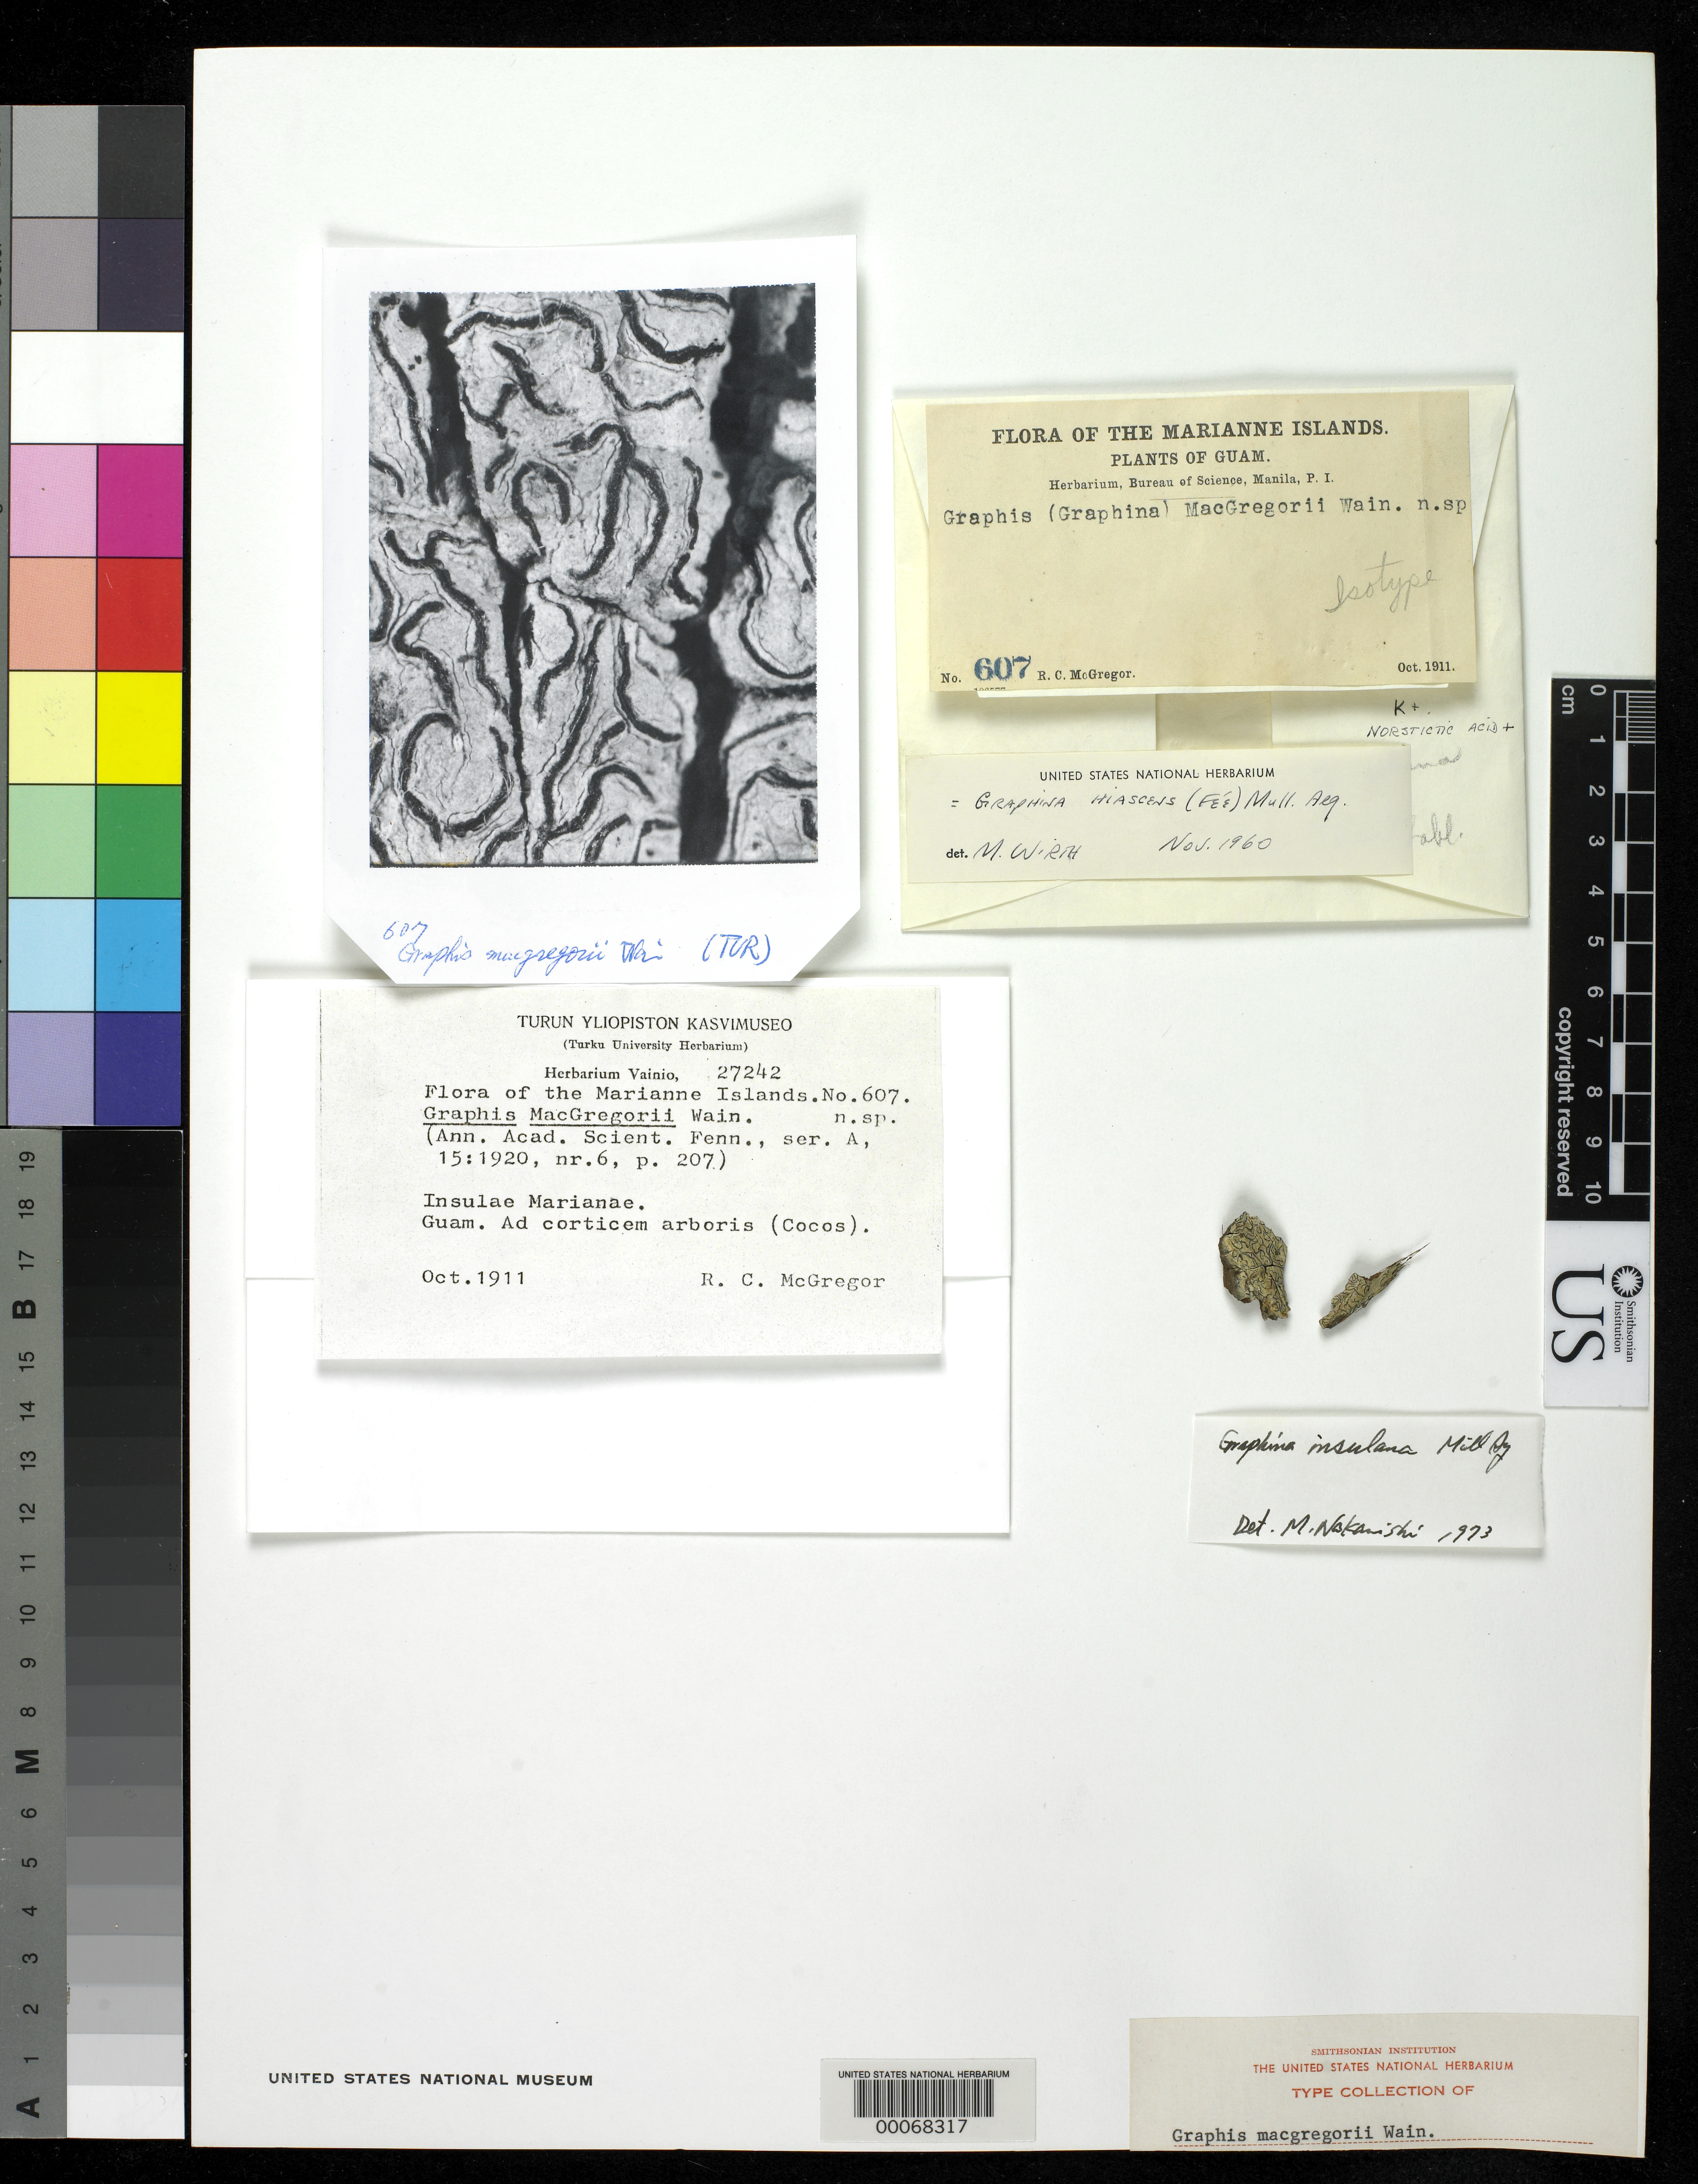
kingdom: Fungi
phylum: Ascomycota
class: Lecanoromycetes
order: Ostropales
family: Graphidaceae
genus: Graphis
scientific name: Graphis macgregorii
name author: Vain.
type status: Isotype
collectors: E. McGregor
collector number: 607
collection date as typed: Oct 1911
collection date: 1911-10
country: Guam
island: Guam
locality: Cocos. [Mariana Is.]